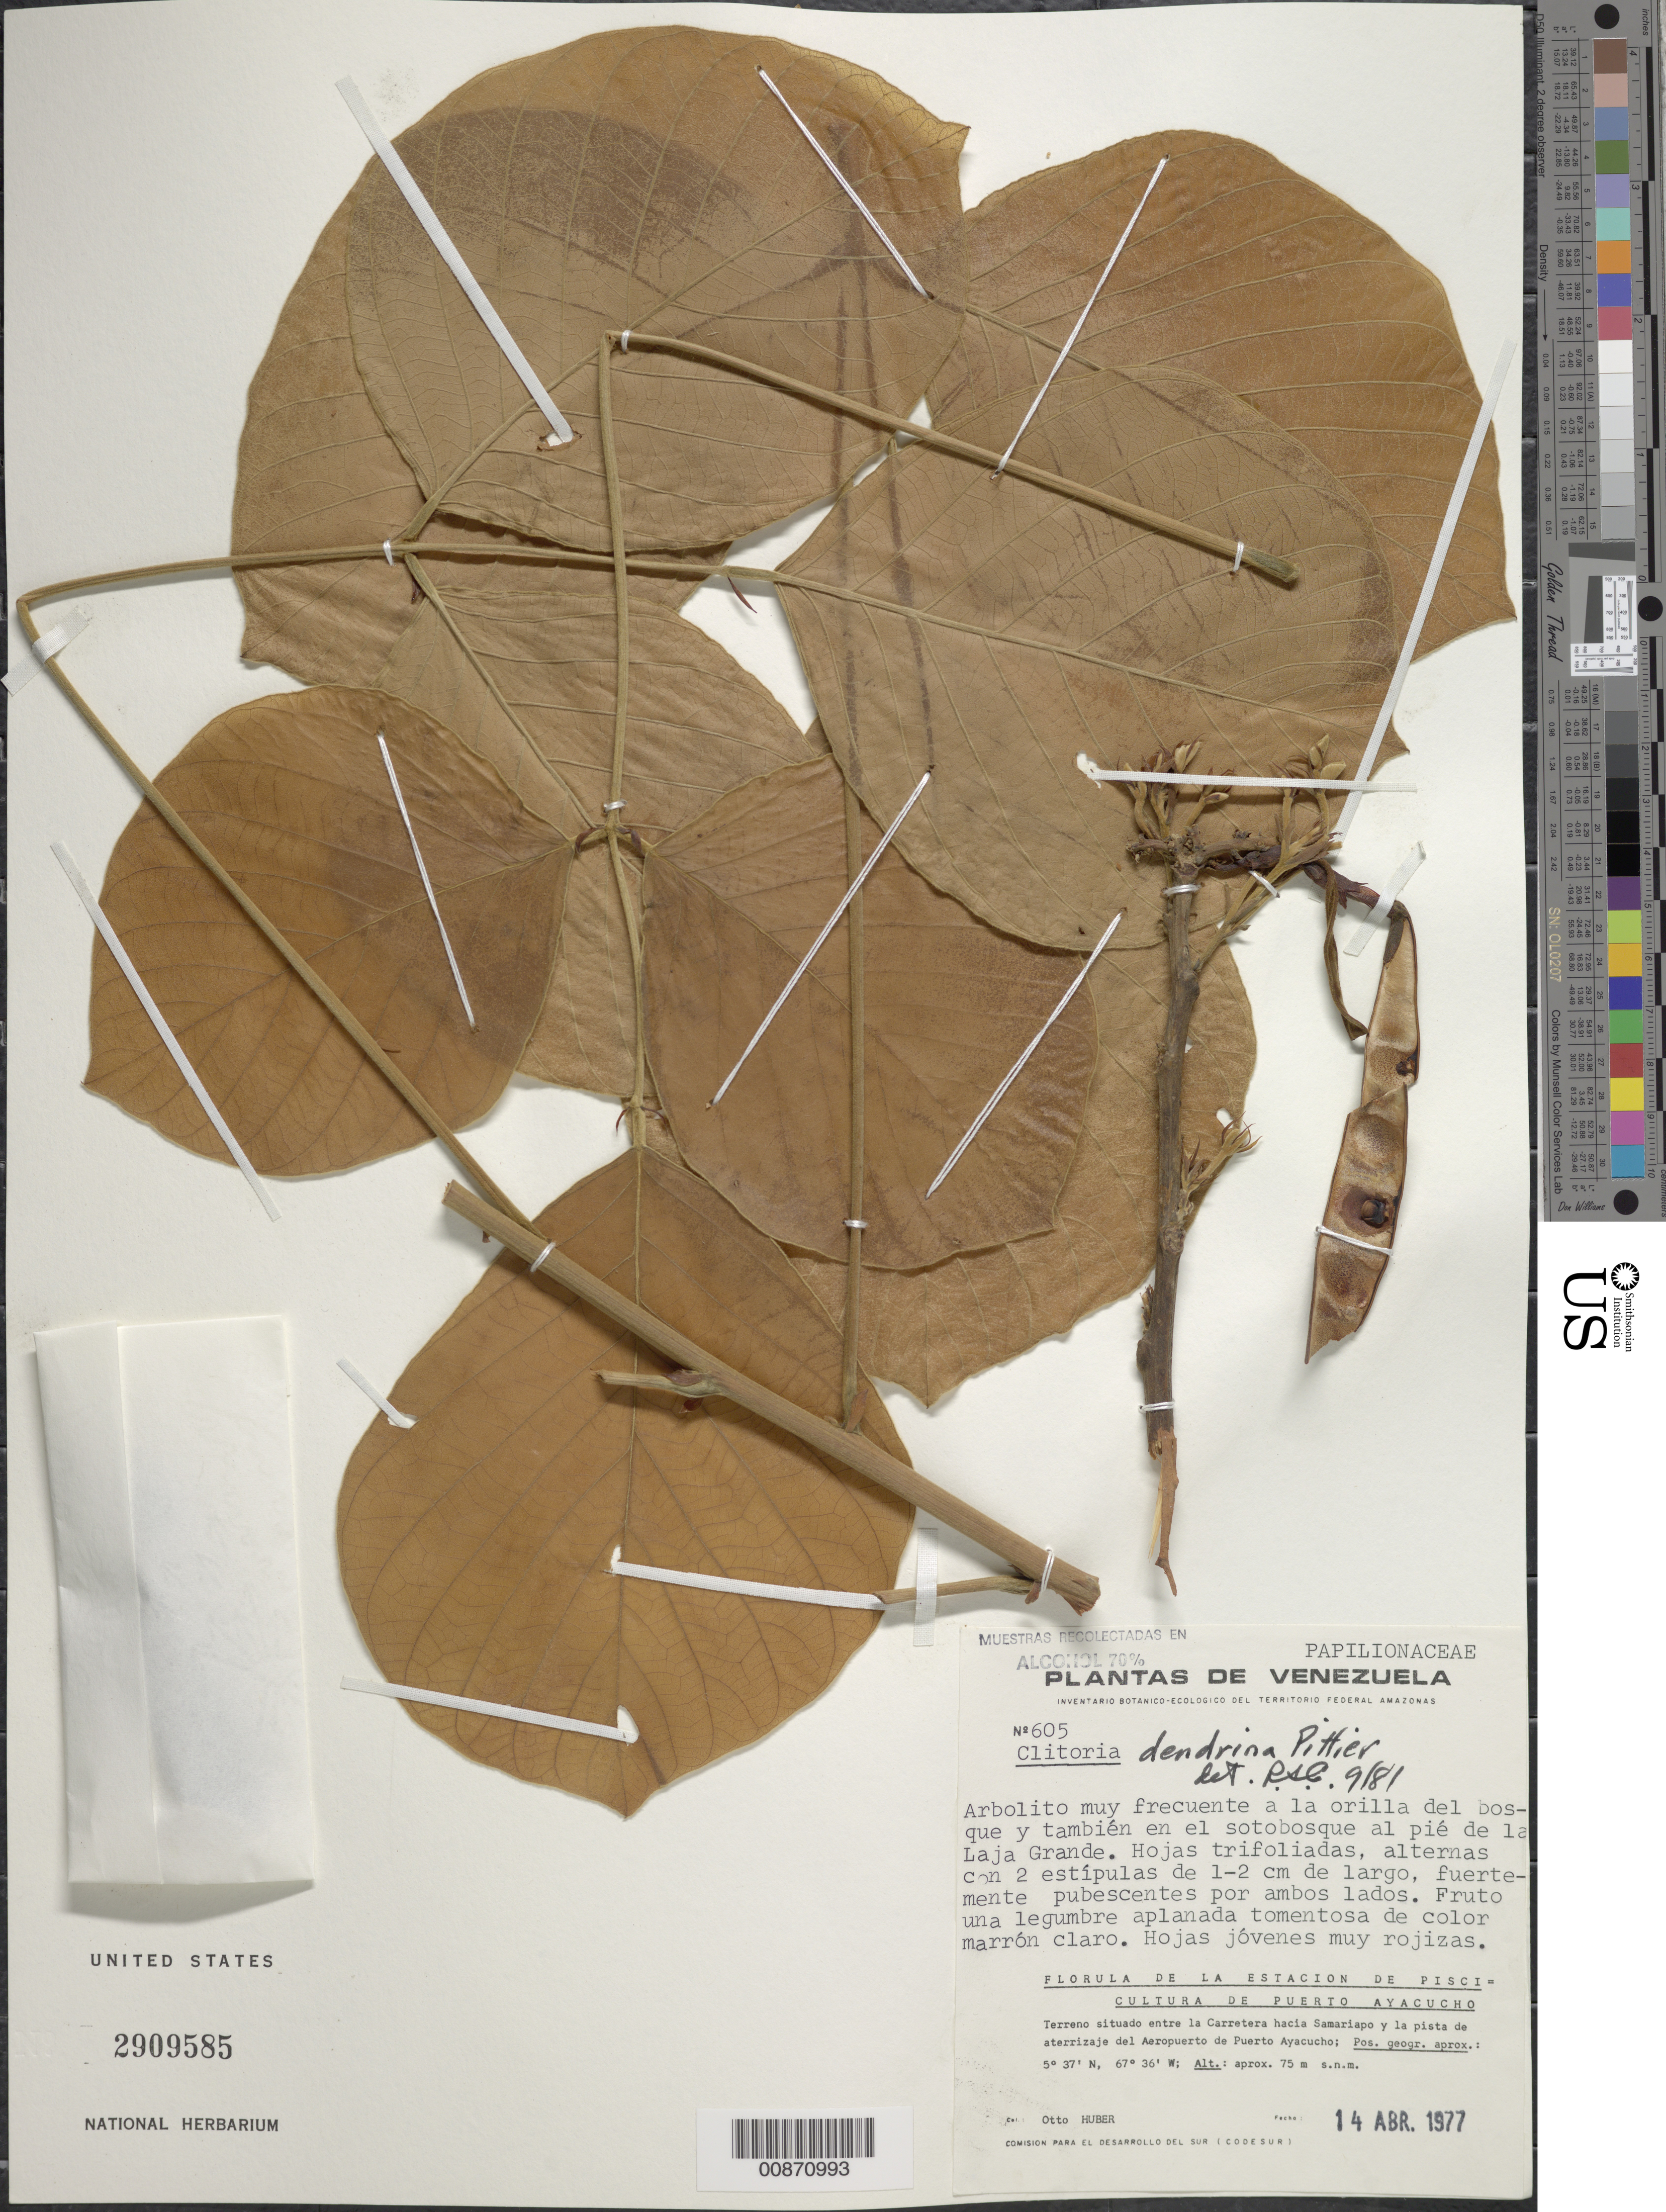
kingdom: Plantae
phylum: Tracheophyta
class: Magnoliopsida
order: Fabales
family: Fabaceae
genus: Clitoria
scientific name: Clitoria dendrina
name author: Pittier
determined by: Cowan, R. S.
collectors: O. Huber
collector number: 605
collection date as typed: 14-Apr-77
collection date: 1977-04-14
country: Venezuela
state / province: Amazonas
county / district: Atures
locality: Puerto Ayacucho, carretera hacia Samariapo y la pista de aterrizaje del Aeropuerto de Puerto Ayacucho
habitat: Orilla del bosque y tambien en el sotobosque al pié de la Laja Grande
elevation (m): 75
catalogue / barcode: US 2909585